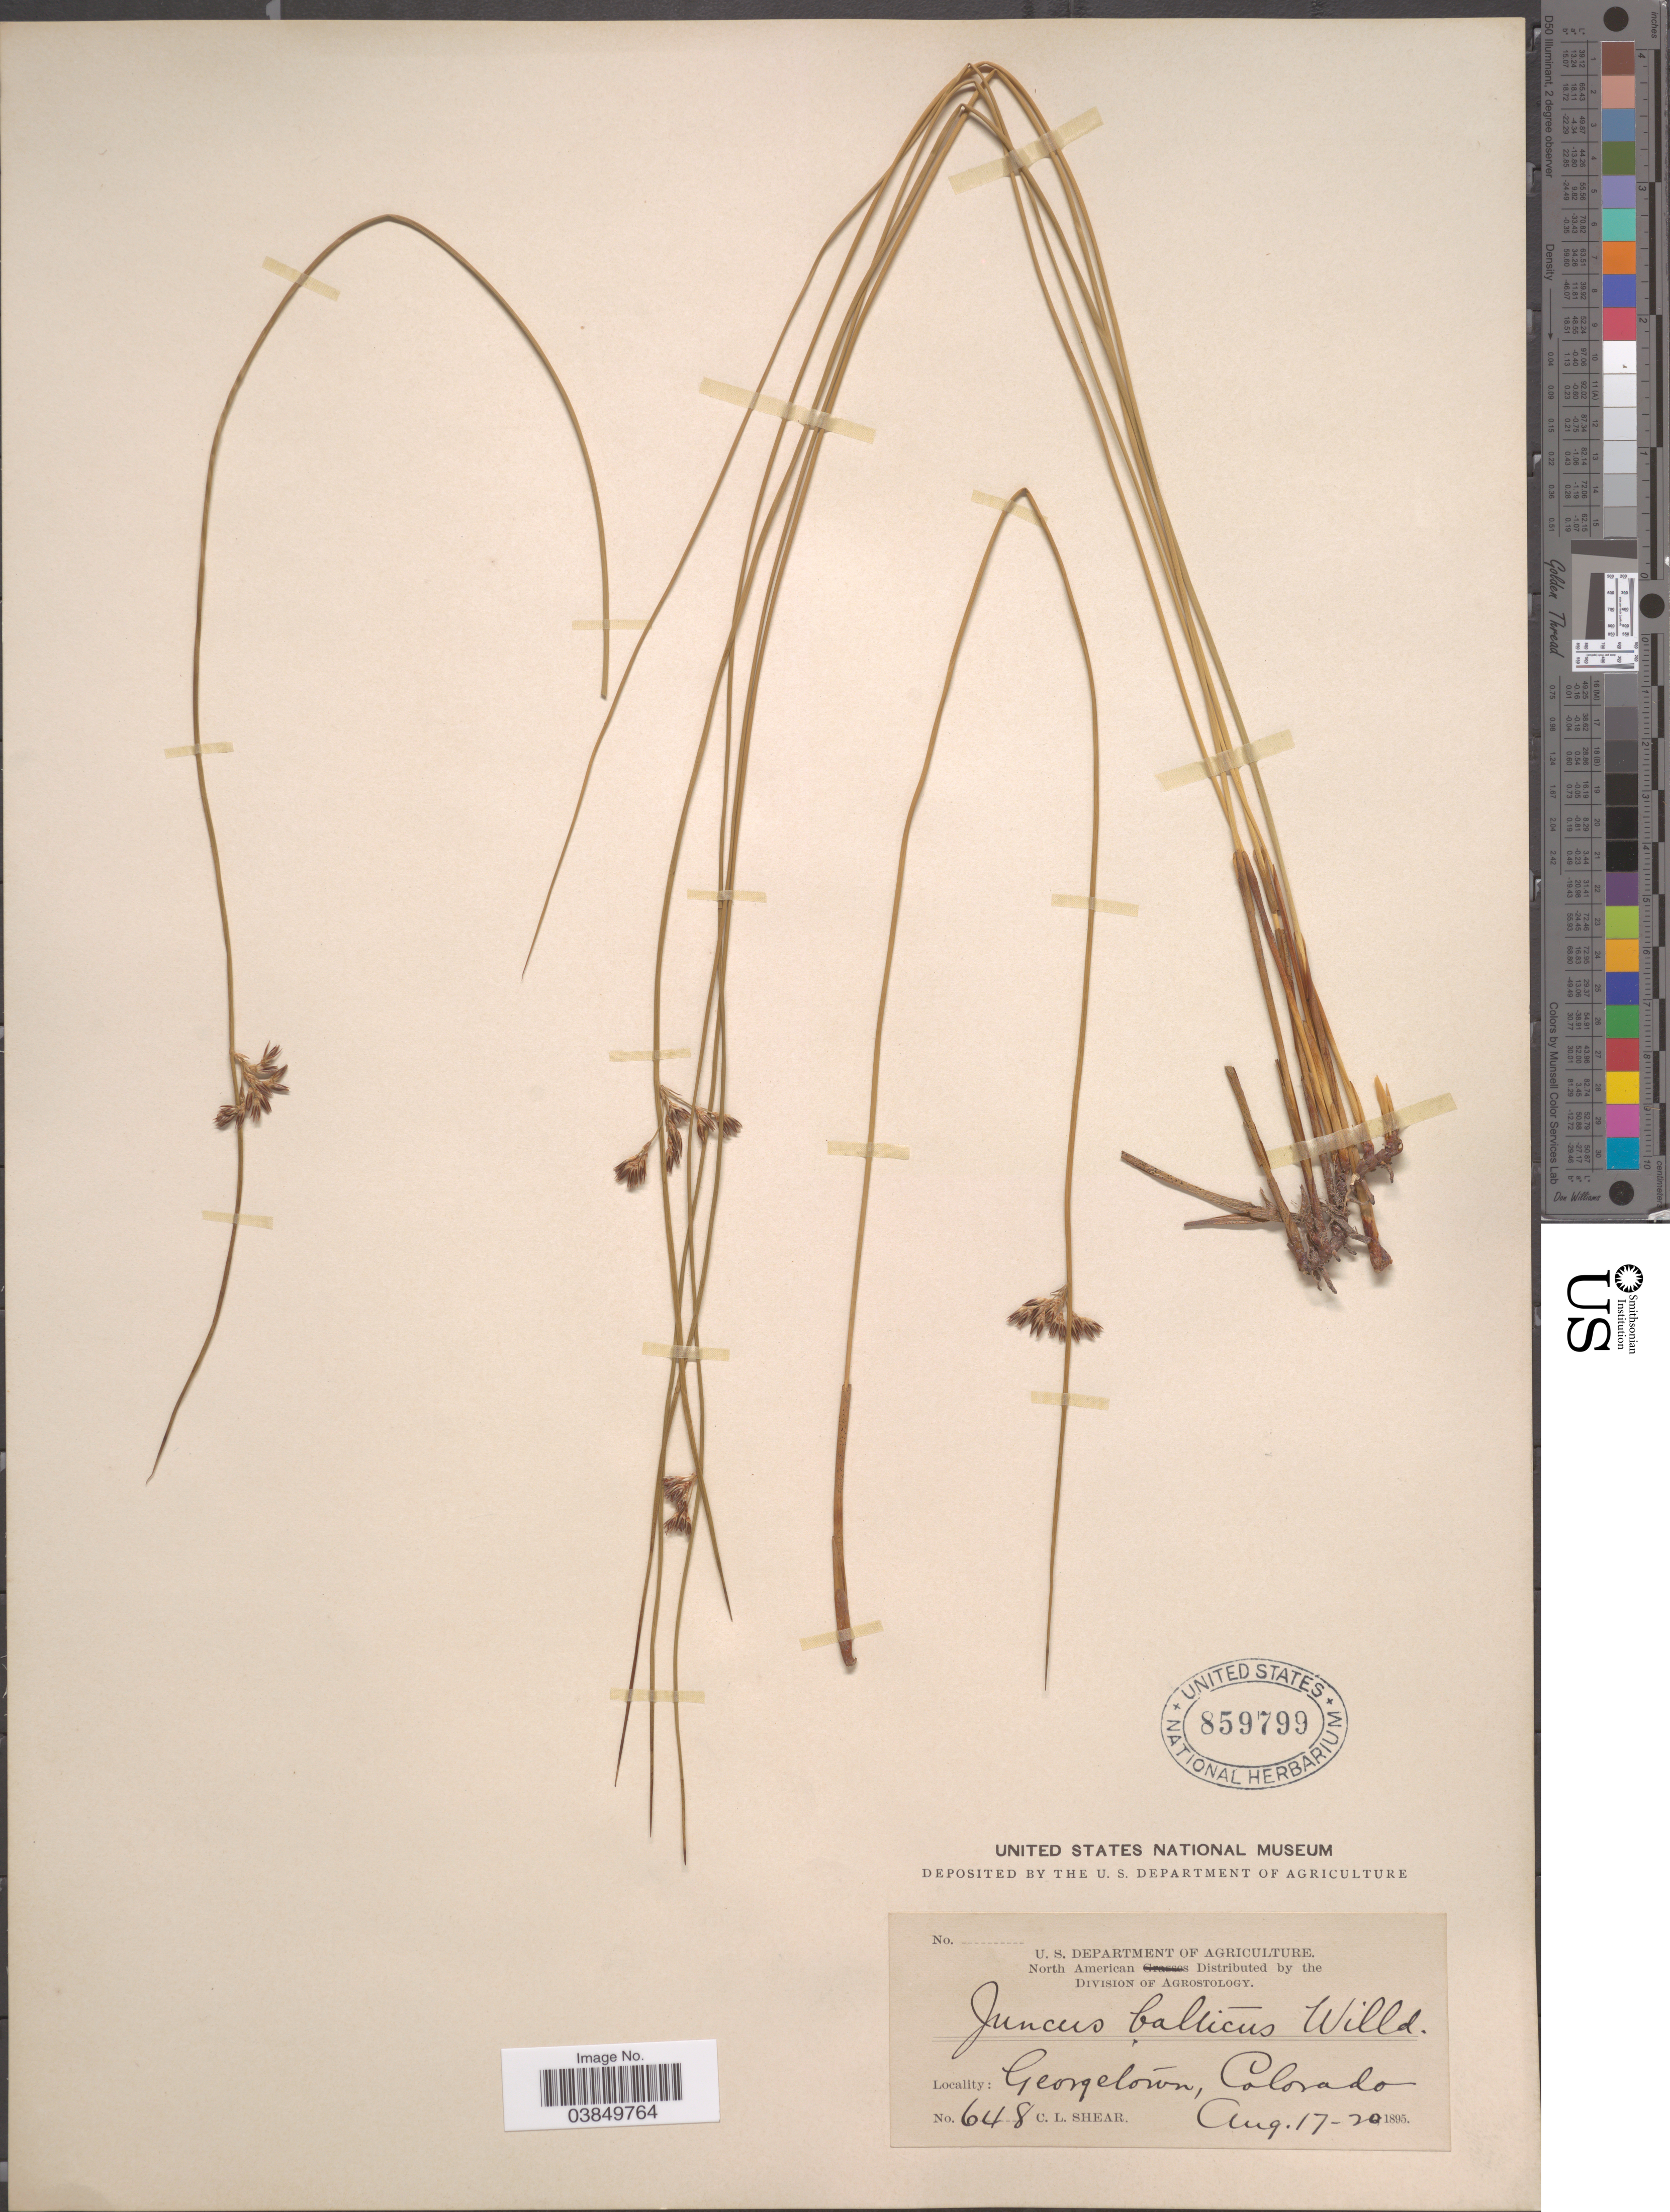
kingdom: Plantae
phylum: Tracheophyta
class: Liliopsida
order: Poales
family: Juncaceae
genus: Juncus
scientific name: Juncus balticus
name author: Willd.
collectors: C. L. Shear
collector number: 648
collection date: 1895-08-17/1895-08-20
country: United States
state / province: Colorado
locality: Georgetown.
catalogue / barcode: US 859799